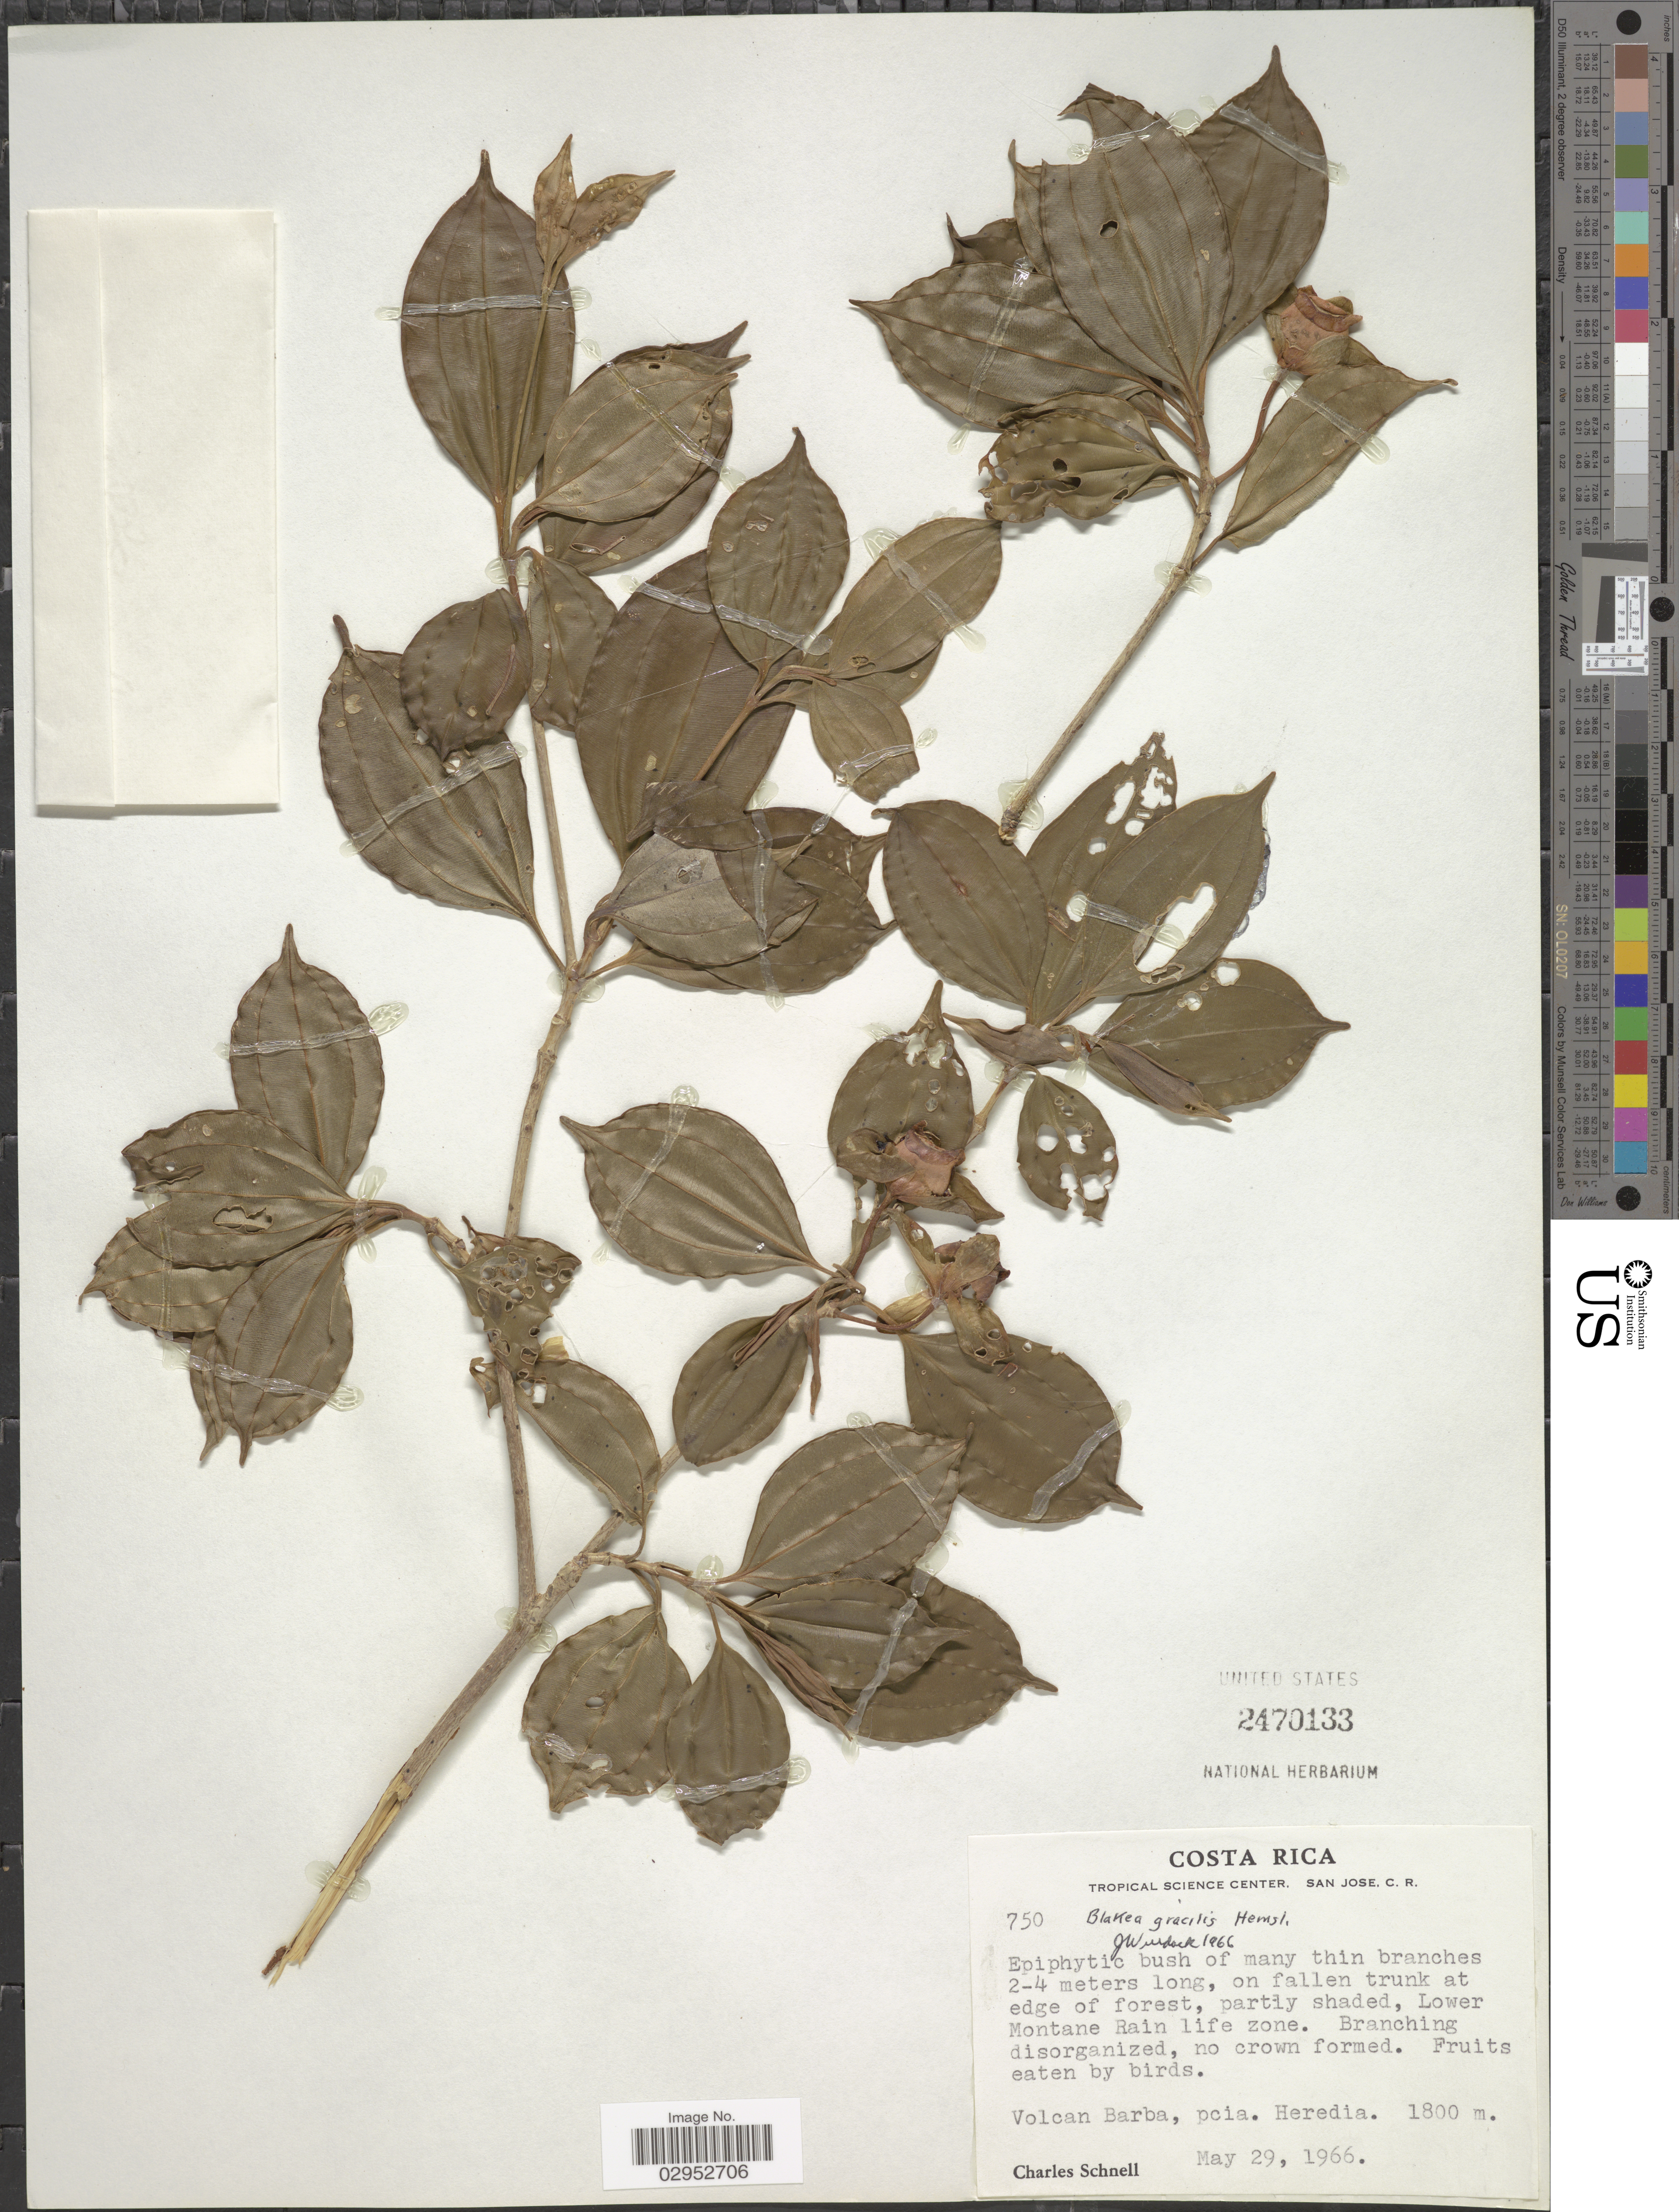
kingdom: Plantae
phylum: Tracheophyta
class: Magnoliopsida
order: Myrtales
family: Melastomataceae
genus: Blakea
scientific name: Blakea gracilis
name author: Hemsl.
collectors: C. Schnell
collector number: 750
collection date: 1966-05-29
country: Costa Rica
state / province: Heredia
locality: Volcan Barba, pcia. Heredia. Lower Montane Rain life zone.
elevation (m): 1800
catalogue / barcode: US 2470133